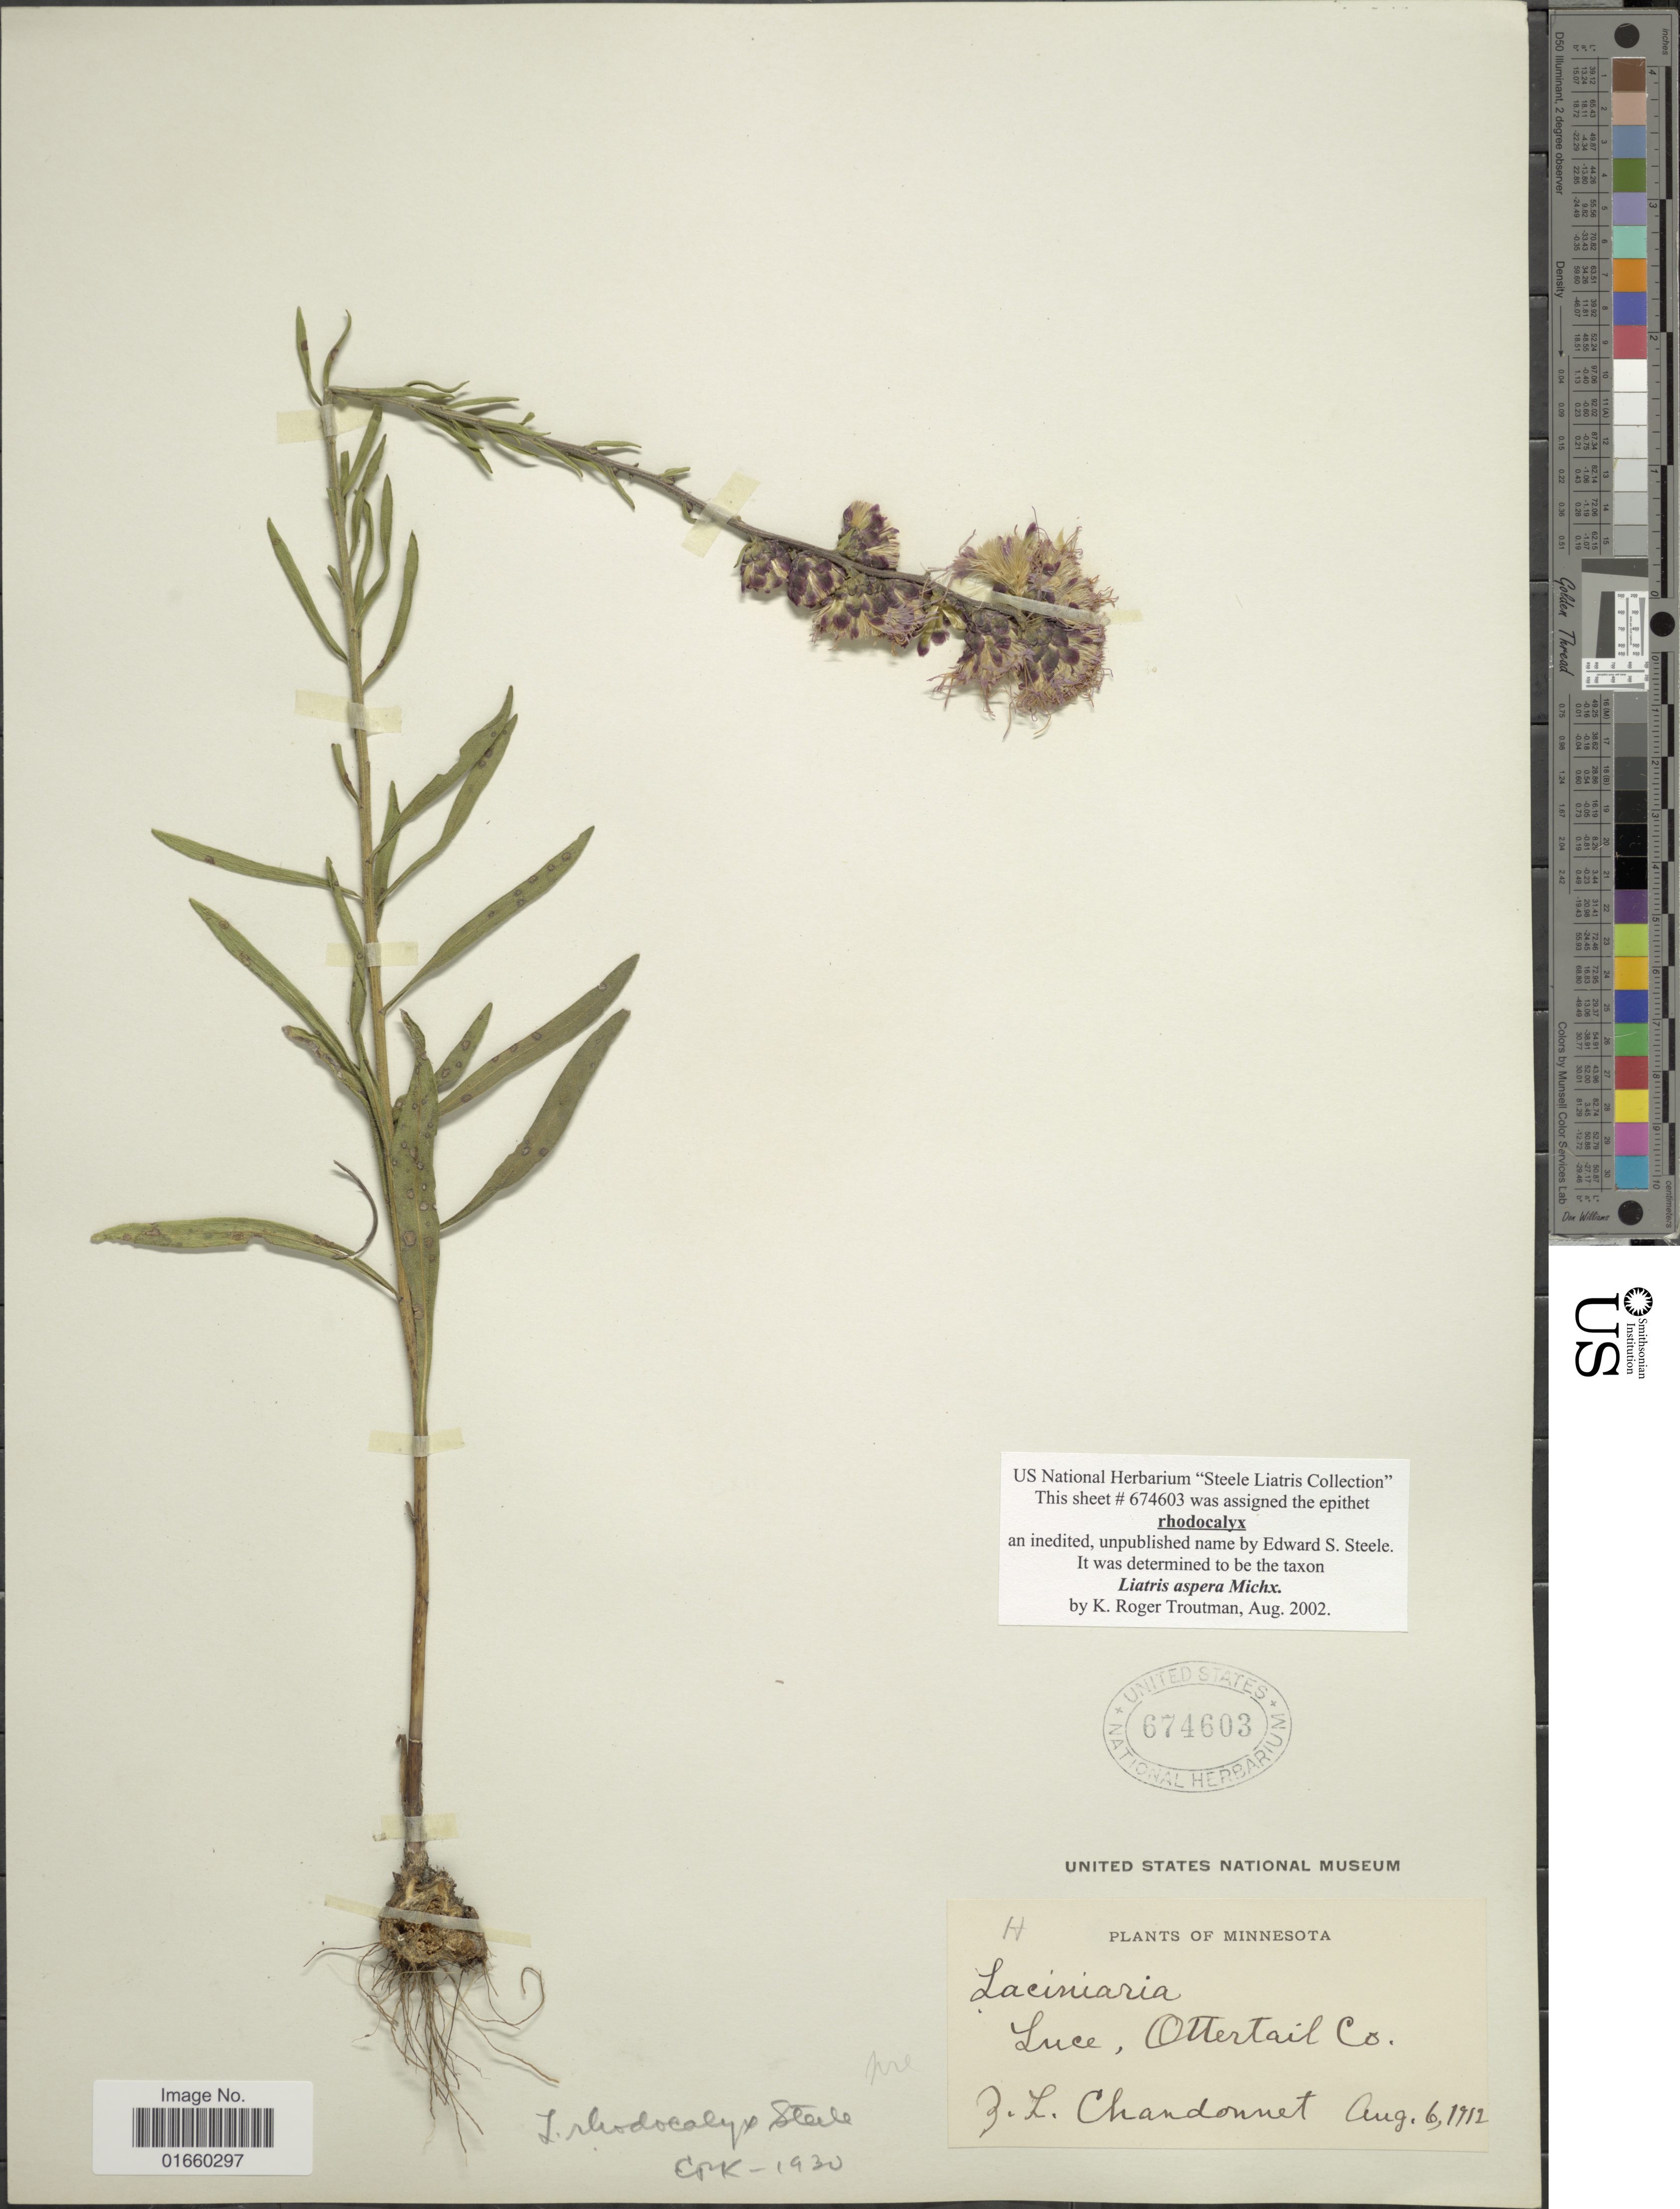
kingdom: Plantae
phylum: Tracheophyta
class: Magnoliopsida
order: Asterales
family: Asteraceae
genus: Liatris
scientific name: Liatris aspera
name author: Michx.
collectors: Z. Chandonnet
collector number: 11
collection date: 1912-08-06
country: United States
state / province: Minnesota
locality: Luce, Ottertail Co.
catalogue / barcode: US 674603